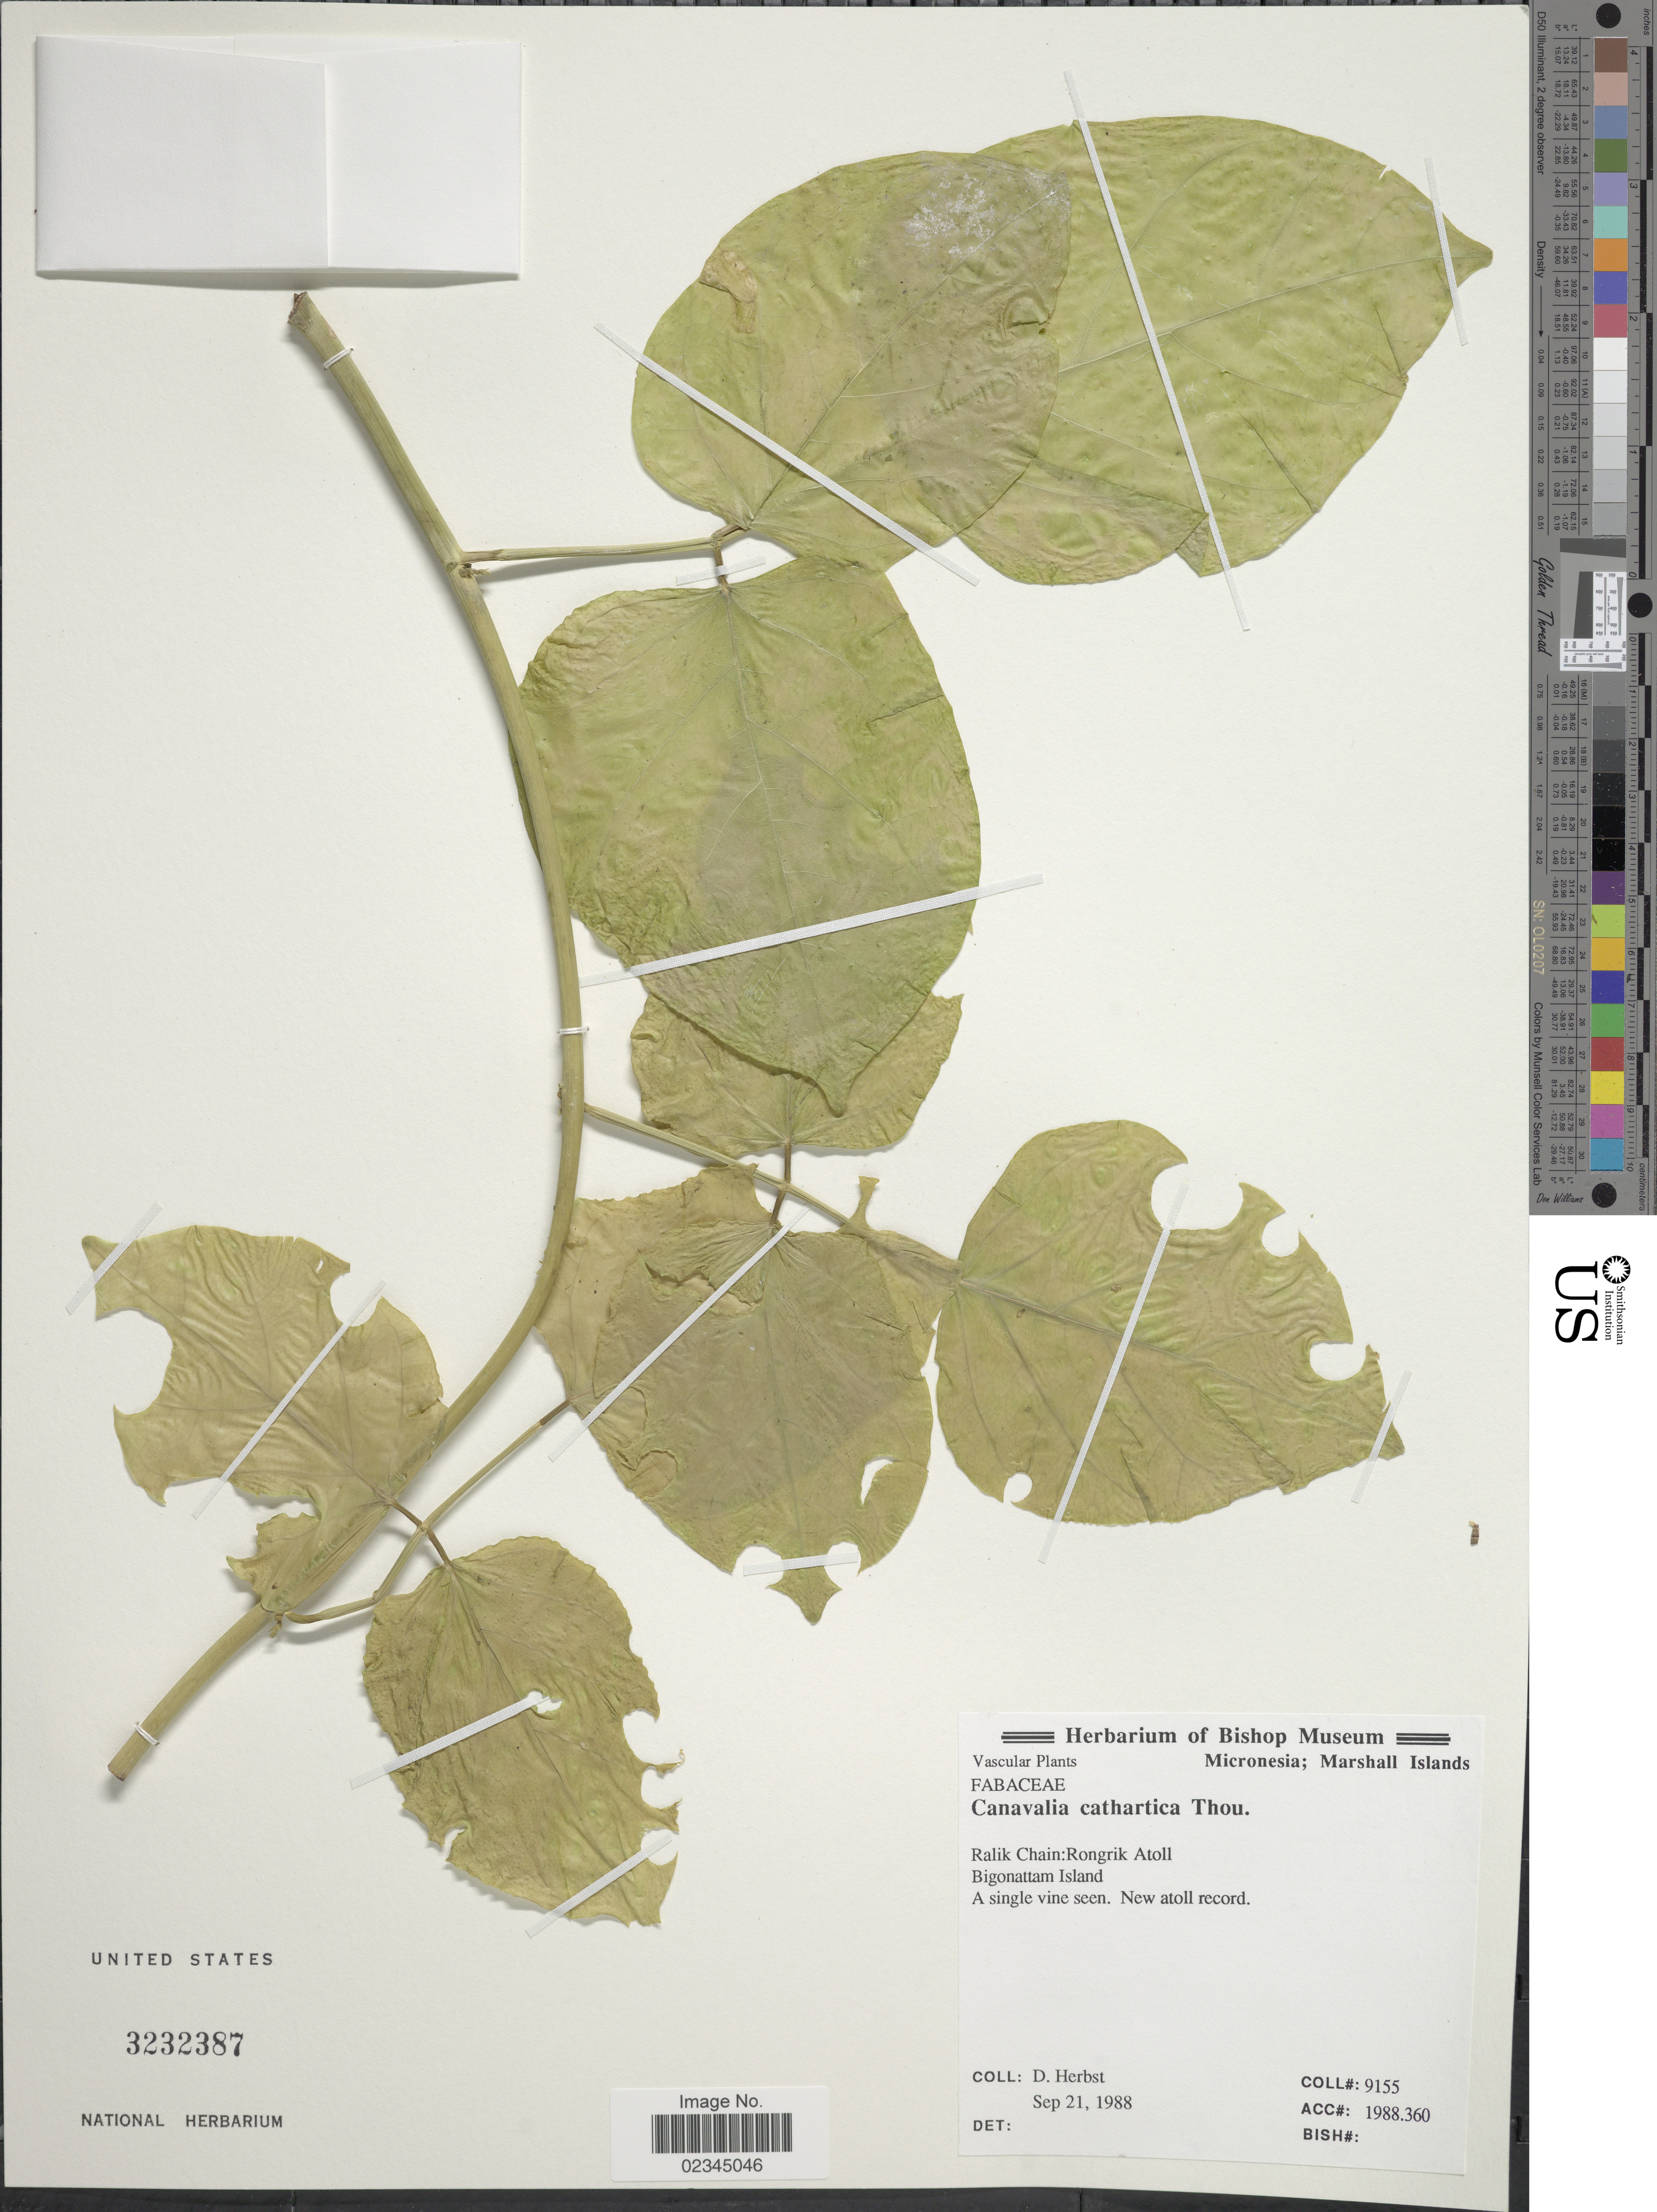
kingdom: Plantae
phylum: Tracheophyta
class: Magnoliopsida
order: Fabales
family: Fabaceae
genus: Canavalia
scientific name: Canavalia cathartica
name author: Thouars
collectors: D. Herbst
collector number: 9155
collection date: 1988-09-21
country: Marshall Islands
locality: Micronesia, Ralik Chain, Rongrik Atoll, Bigonattam Island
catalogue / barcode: US 3232387